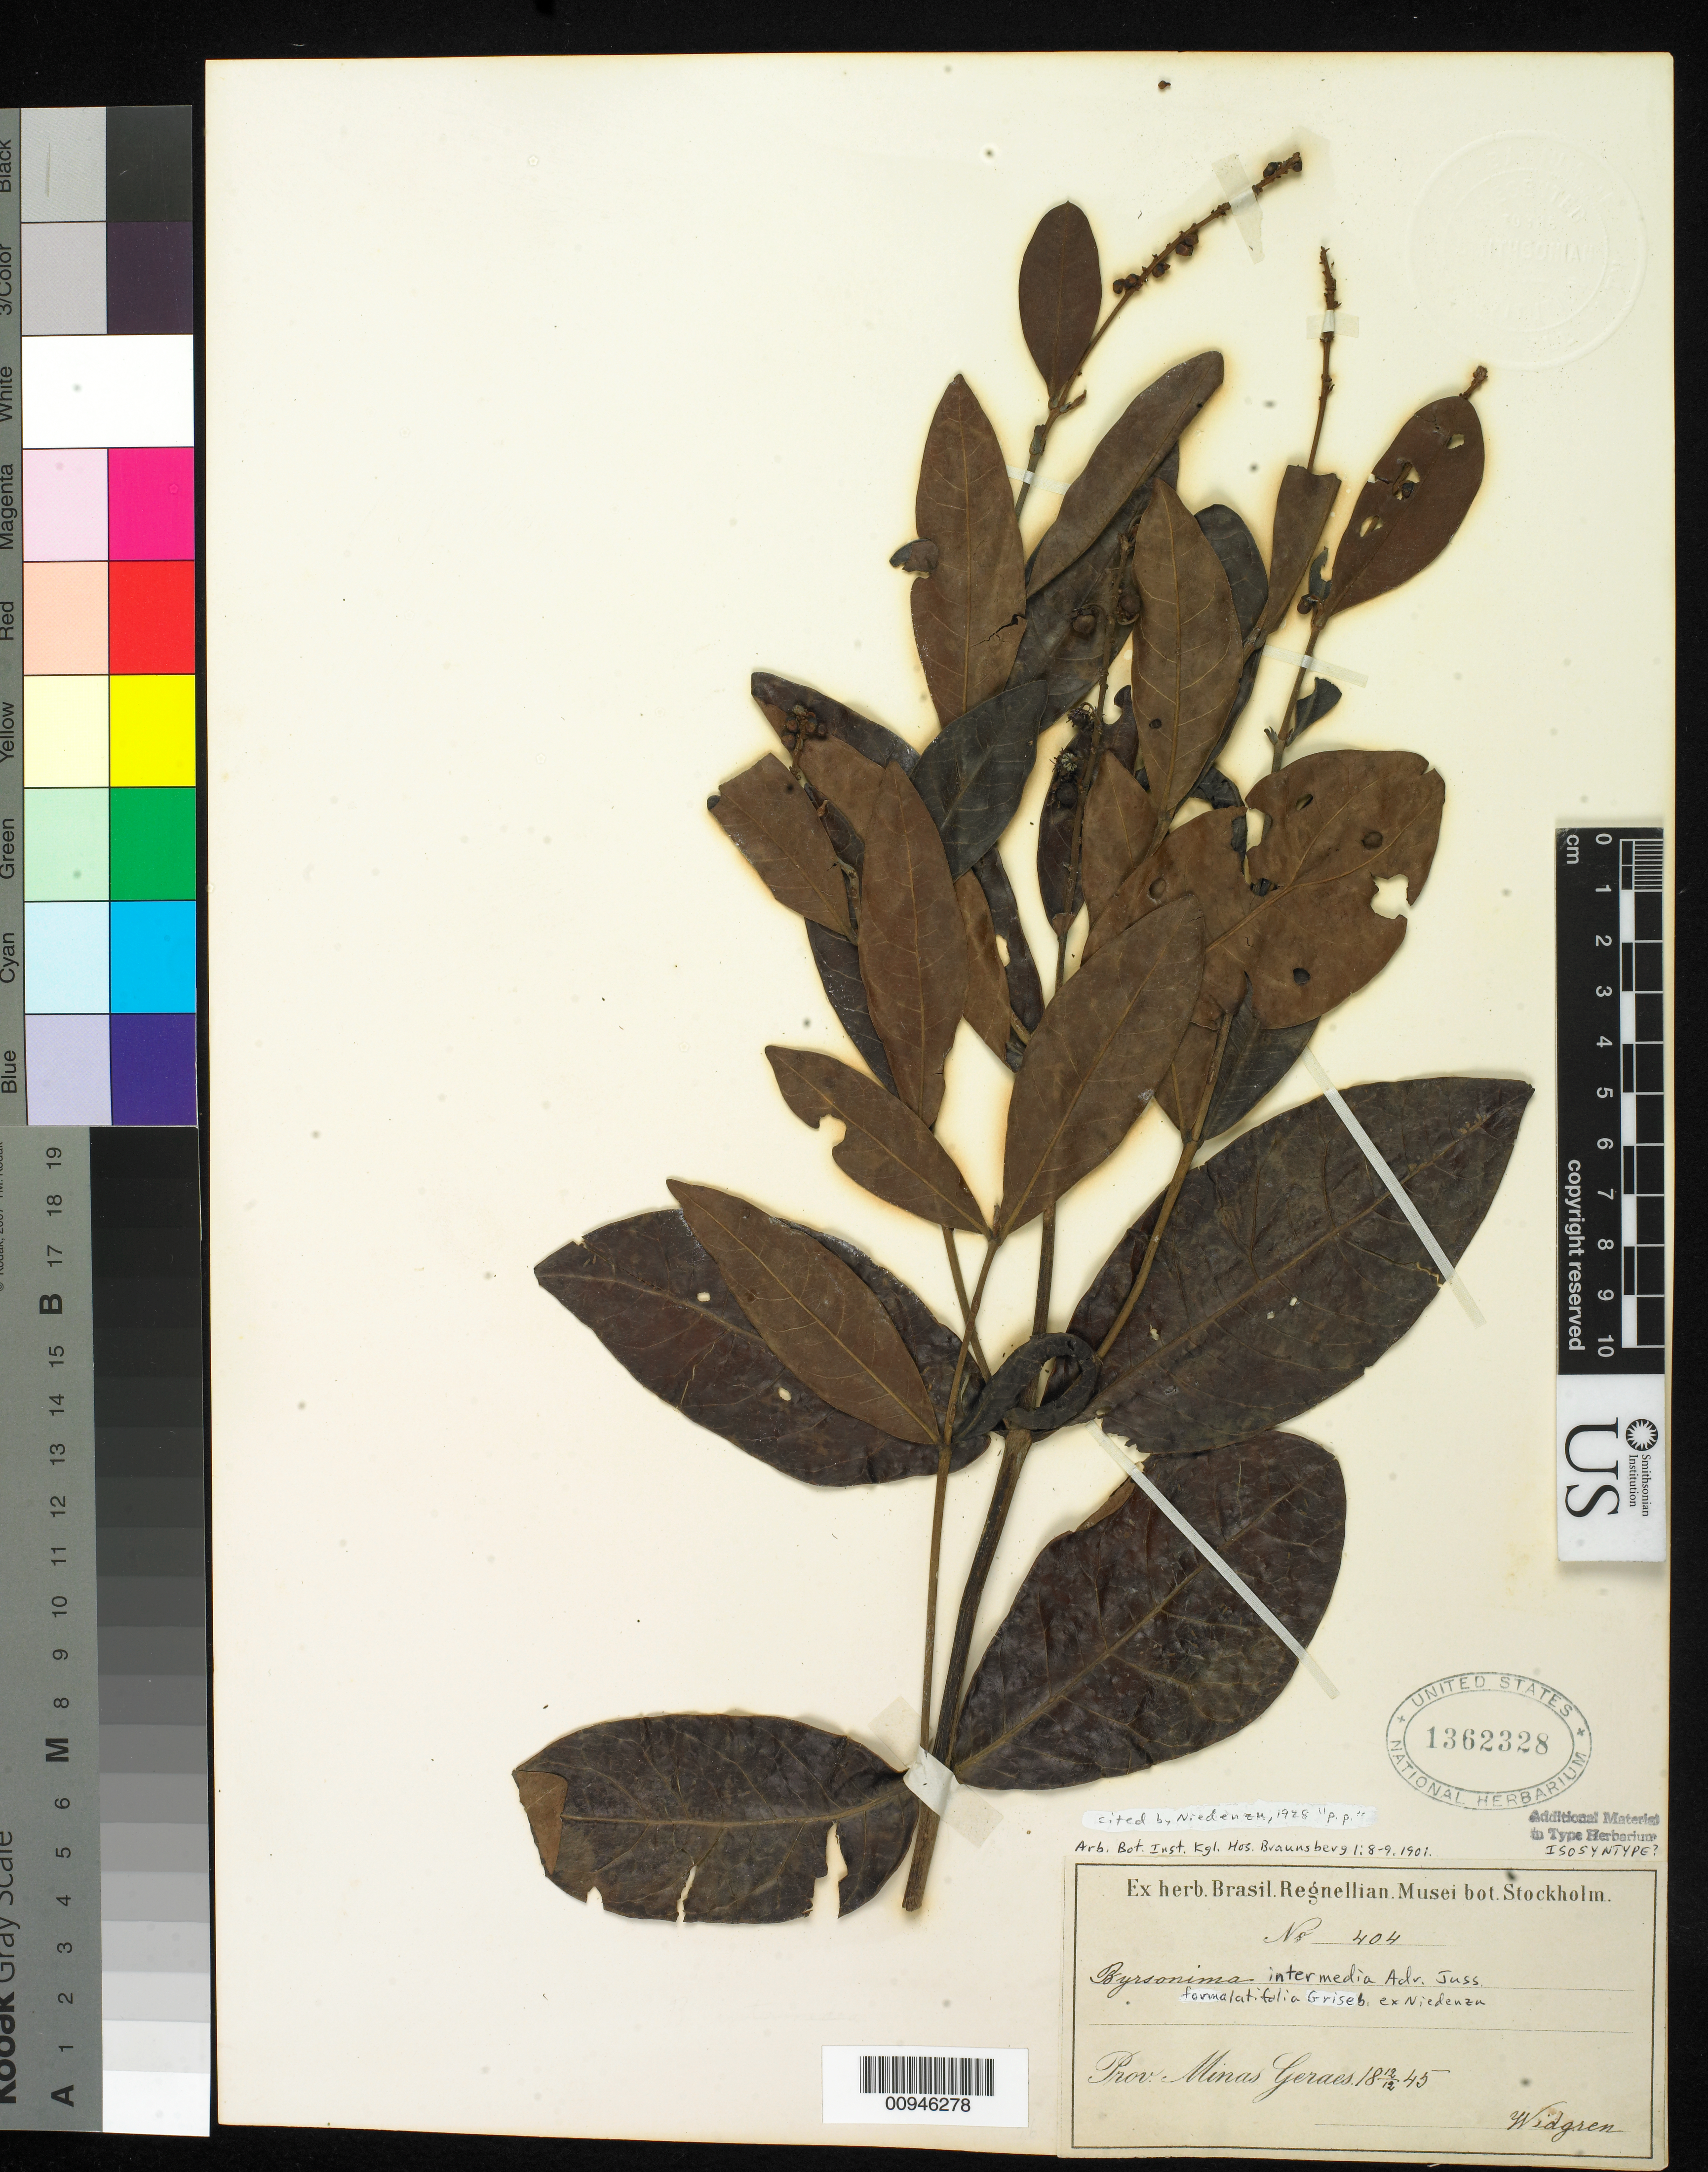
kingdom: Plantae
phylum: Tracheophyta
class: Magnoliopsida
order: Malpighiales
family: Malpighiaceae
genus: Byrsonima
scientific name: Byrsonima intermedia f. latifolia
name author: Griseb. ex Nied.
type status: Possible Isosyntype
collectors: J. Widgren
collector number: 404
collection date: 1845-12-12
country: Brazil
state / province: Minas Gerais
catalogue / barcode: US 1362328